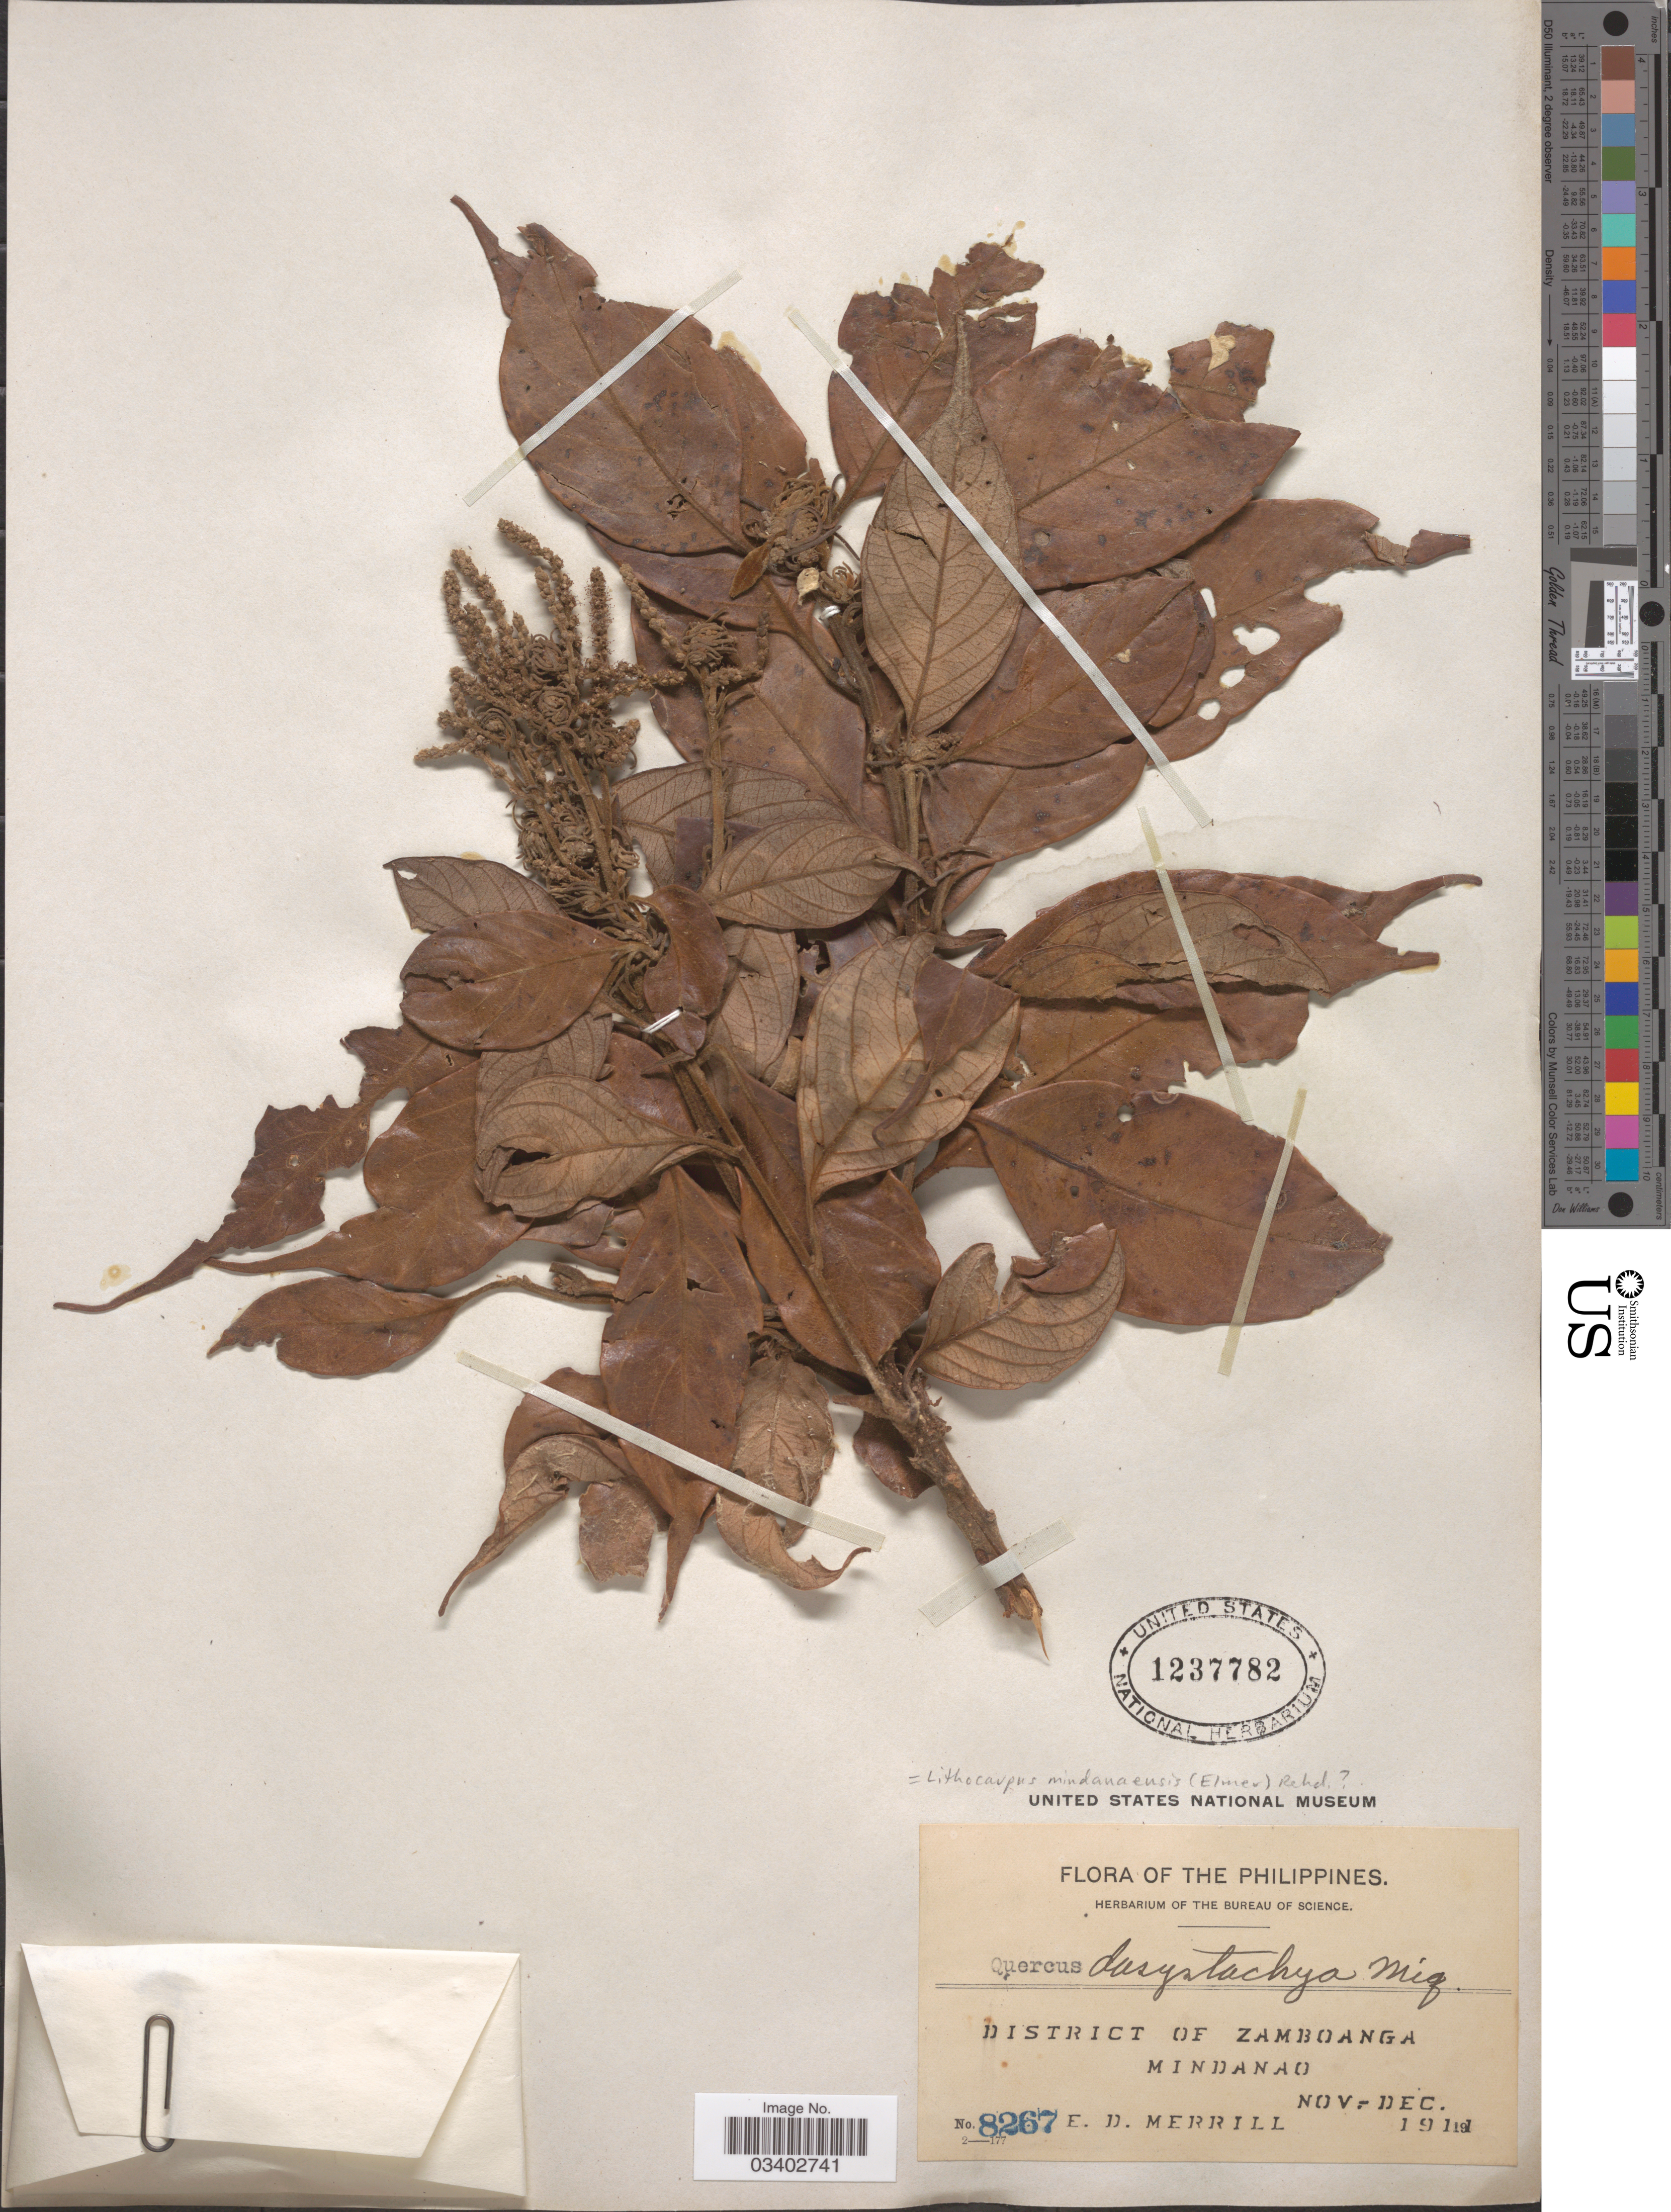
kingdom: Plantae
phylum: Tracheophyta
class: Magnoliopsida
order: Fagales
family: Fagaceae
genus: Lithocarpus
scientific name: Lithocarpus mindanaensis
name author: (Elmer) Rehder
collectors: E. D. Merrill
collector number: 8267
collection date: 1911-11/1911-12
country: Philippines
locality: District of Zamboanga. Mindanao.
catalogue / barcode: US 1237782